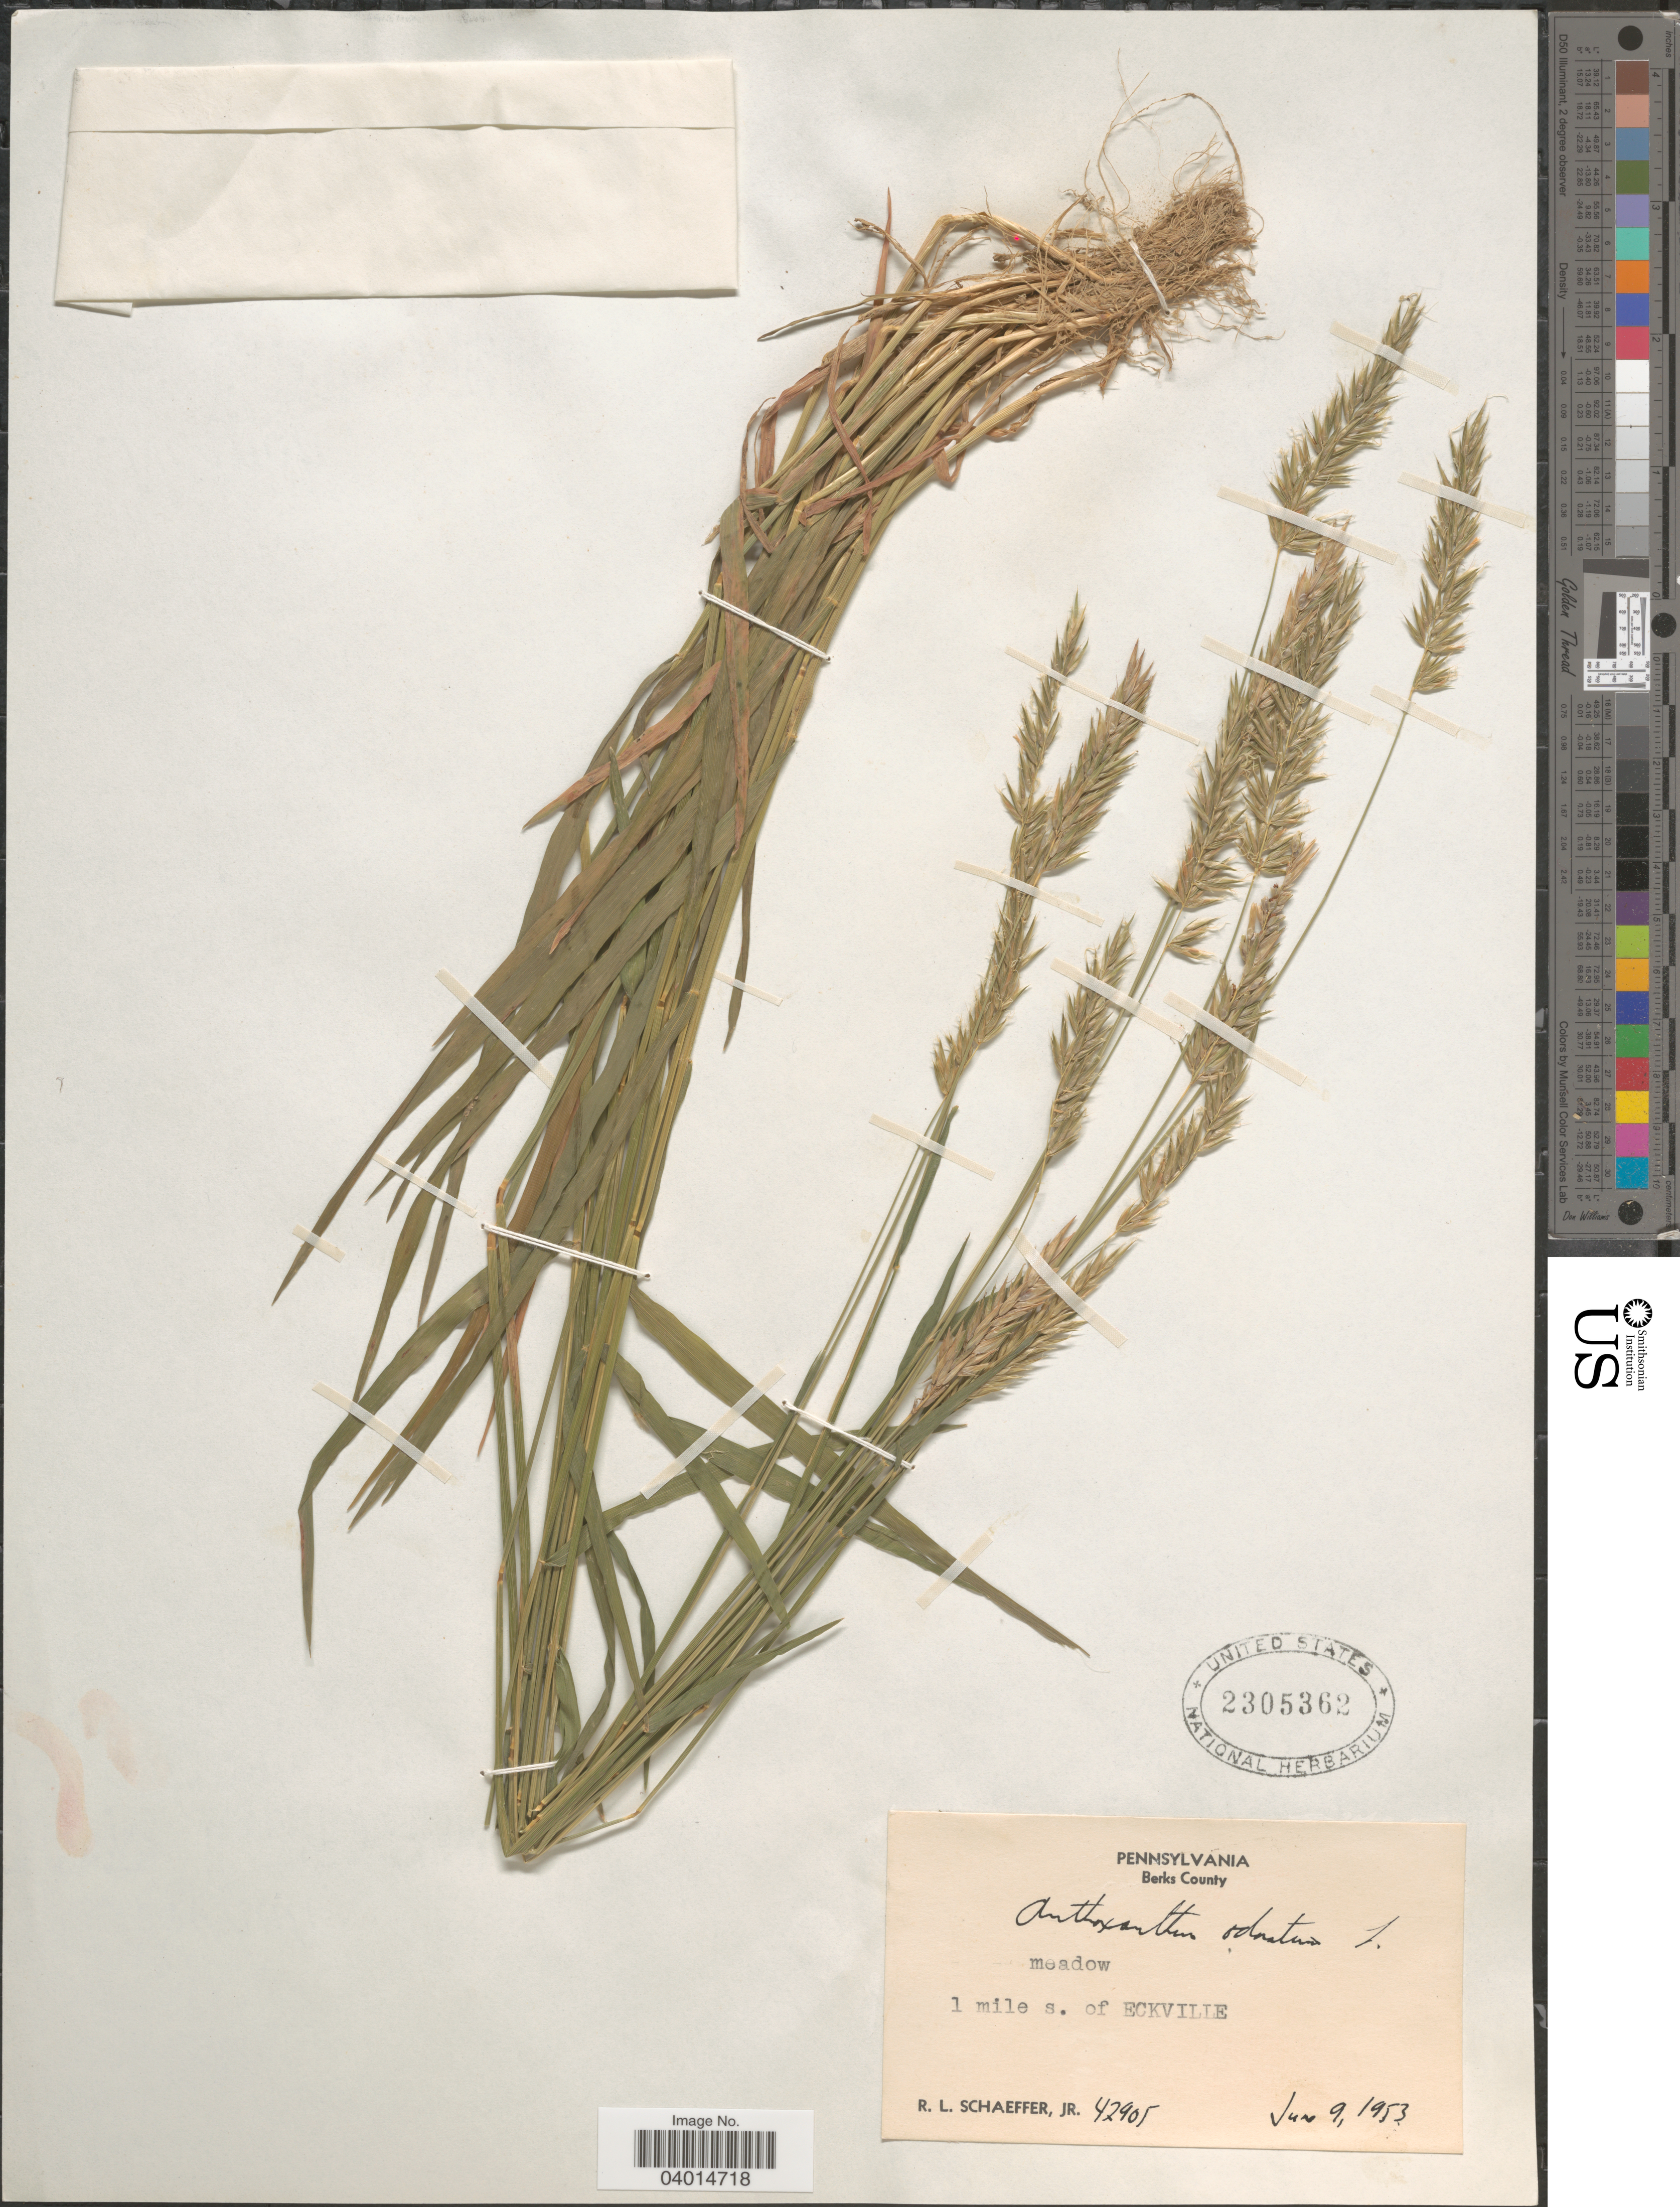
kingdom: Plantae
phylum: Tracheophyta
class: Liliopsida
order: Poales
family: Poaceae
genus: Anthoxanthum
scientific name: Anthoxanthum odoratum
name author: L.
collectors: R. L. Schaeffer Jr.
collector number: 47905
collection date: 1953-06-09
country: United States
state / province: Pennsylvania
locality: Berks County. 1 mile s. of Eckville.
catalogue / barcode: US 2305362